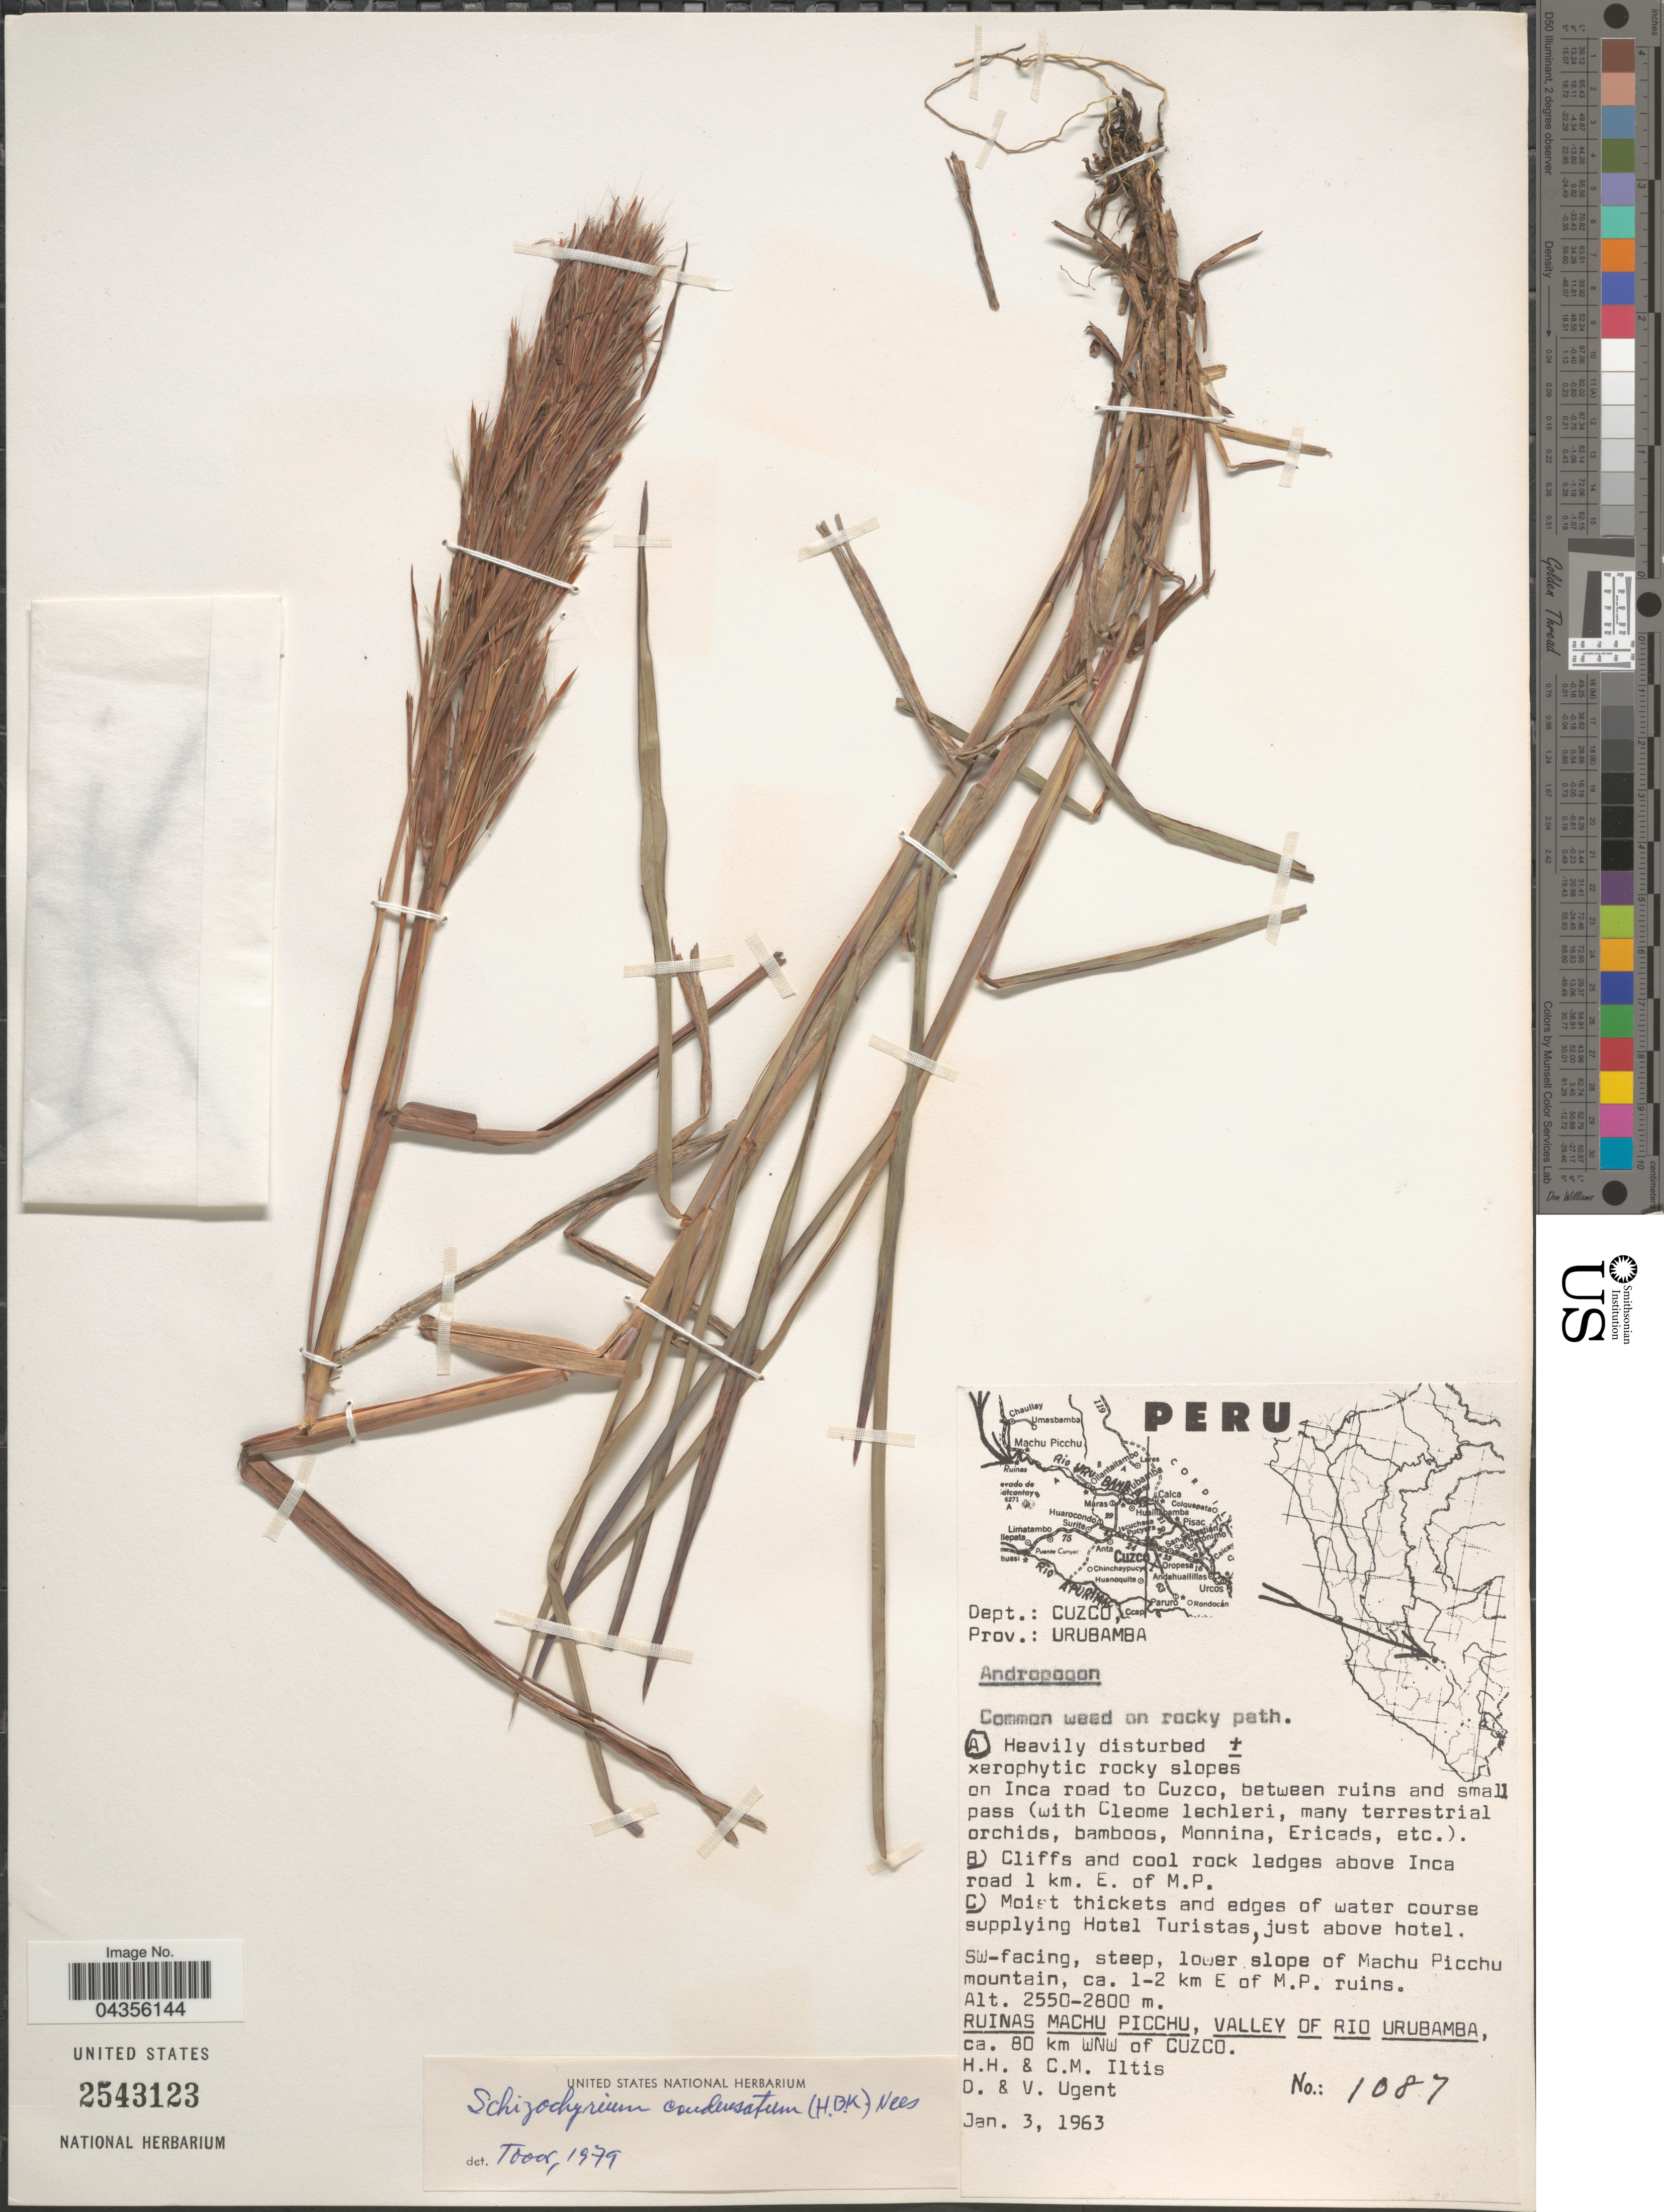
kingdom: Plantae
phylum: Tracheophyta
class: Liliopsida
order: Poales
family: Poaceae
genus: Schizachyrium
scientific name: Schizachyrium condensatum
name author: (Kunth) Nees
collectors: H. H. Iltis, C. M Iltis, D. Ugent & V. Ugent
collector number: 1087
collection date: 1963-01-03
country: Peru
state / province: Cusco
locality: Dept.: Cuzco, Prov.: Urubamba. On Inca road to Cuzco, between ruins and small pass. Ruinas Machu Picchu, Valley of Rio Urubamba, ca. 80 km WNW of Cuzco.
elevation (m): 2550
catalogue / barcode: US 2543123